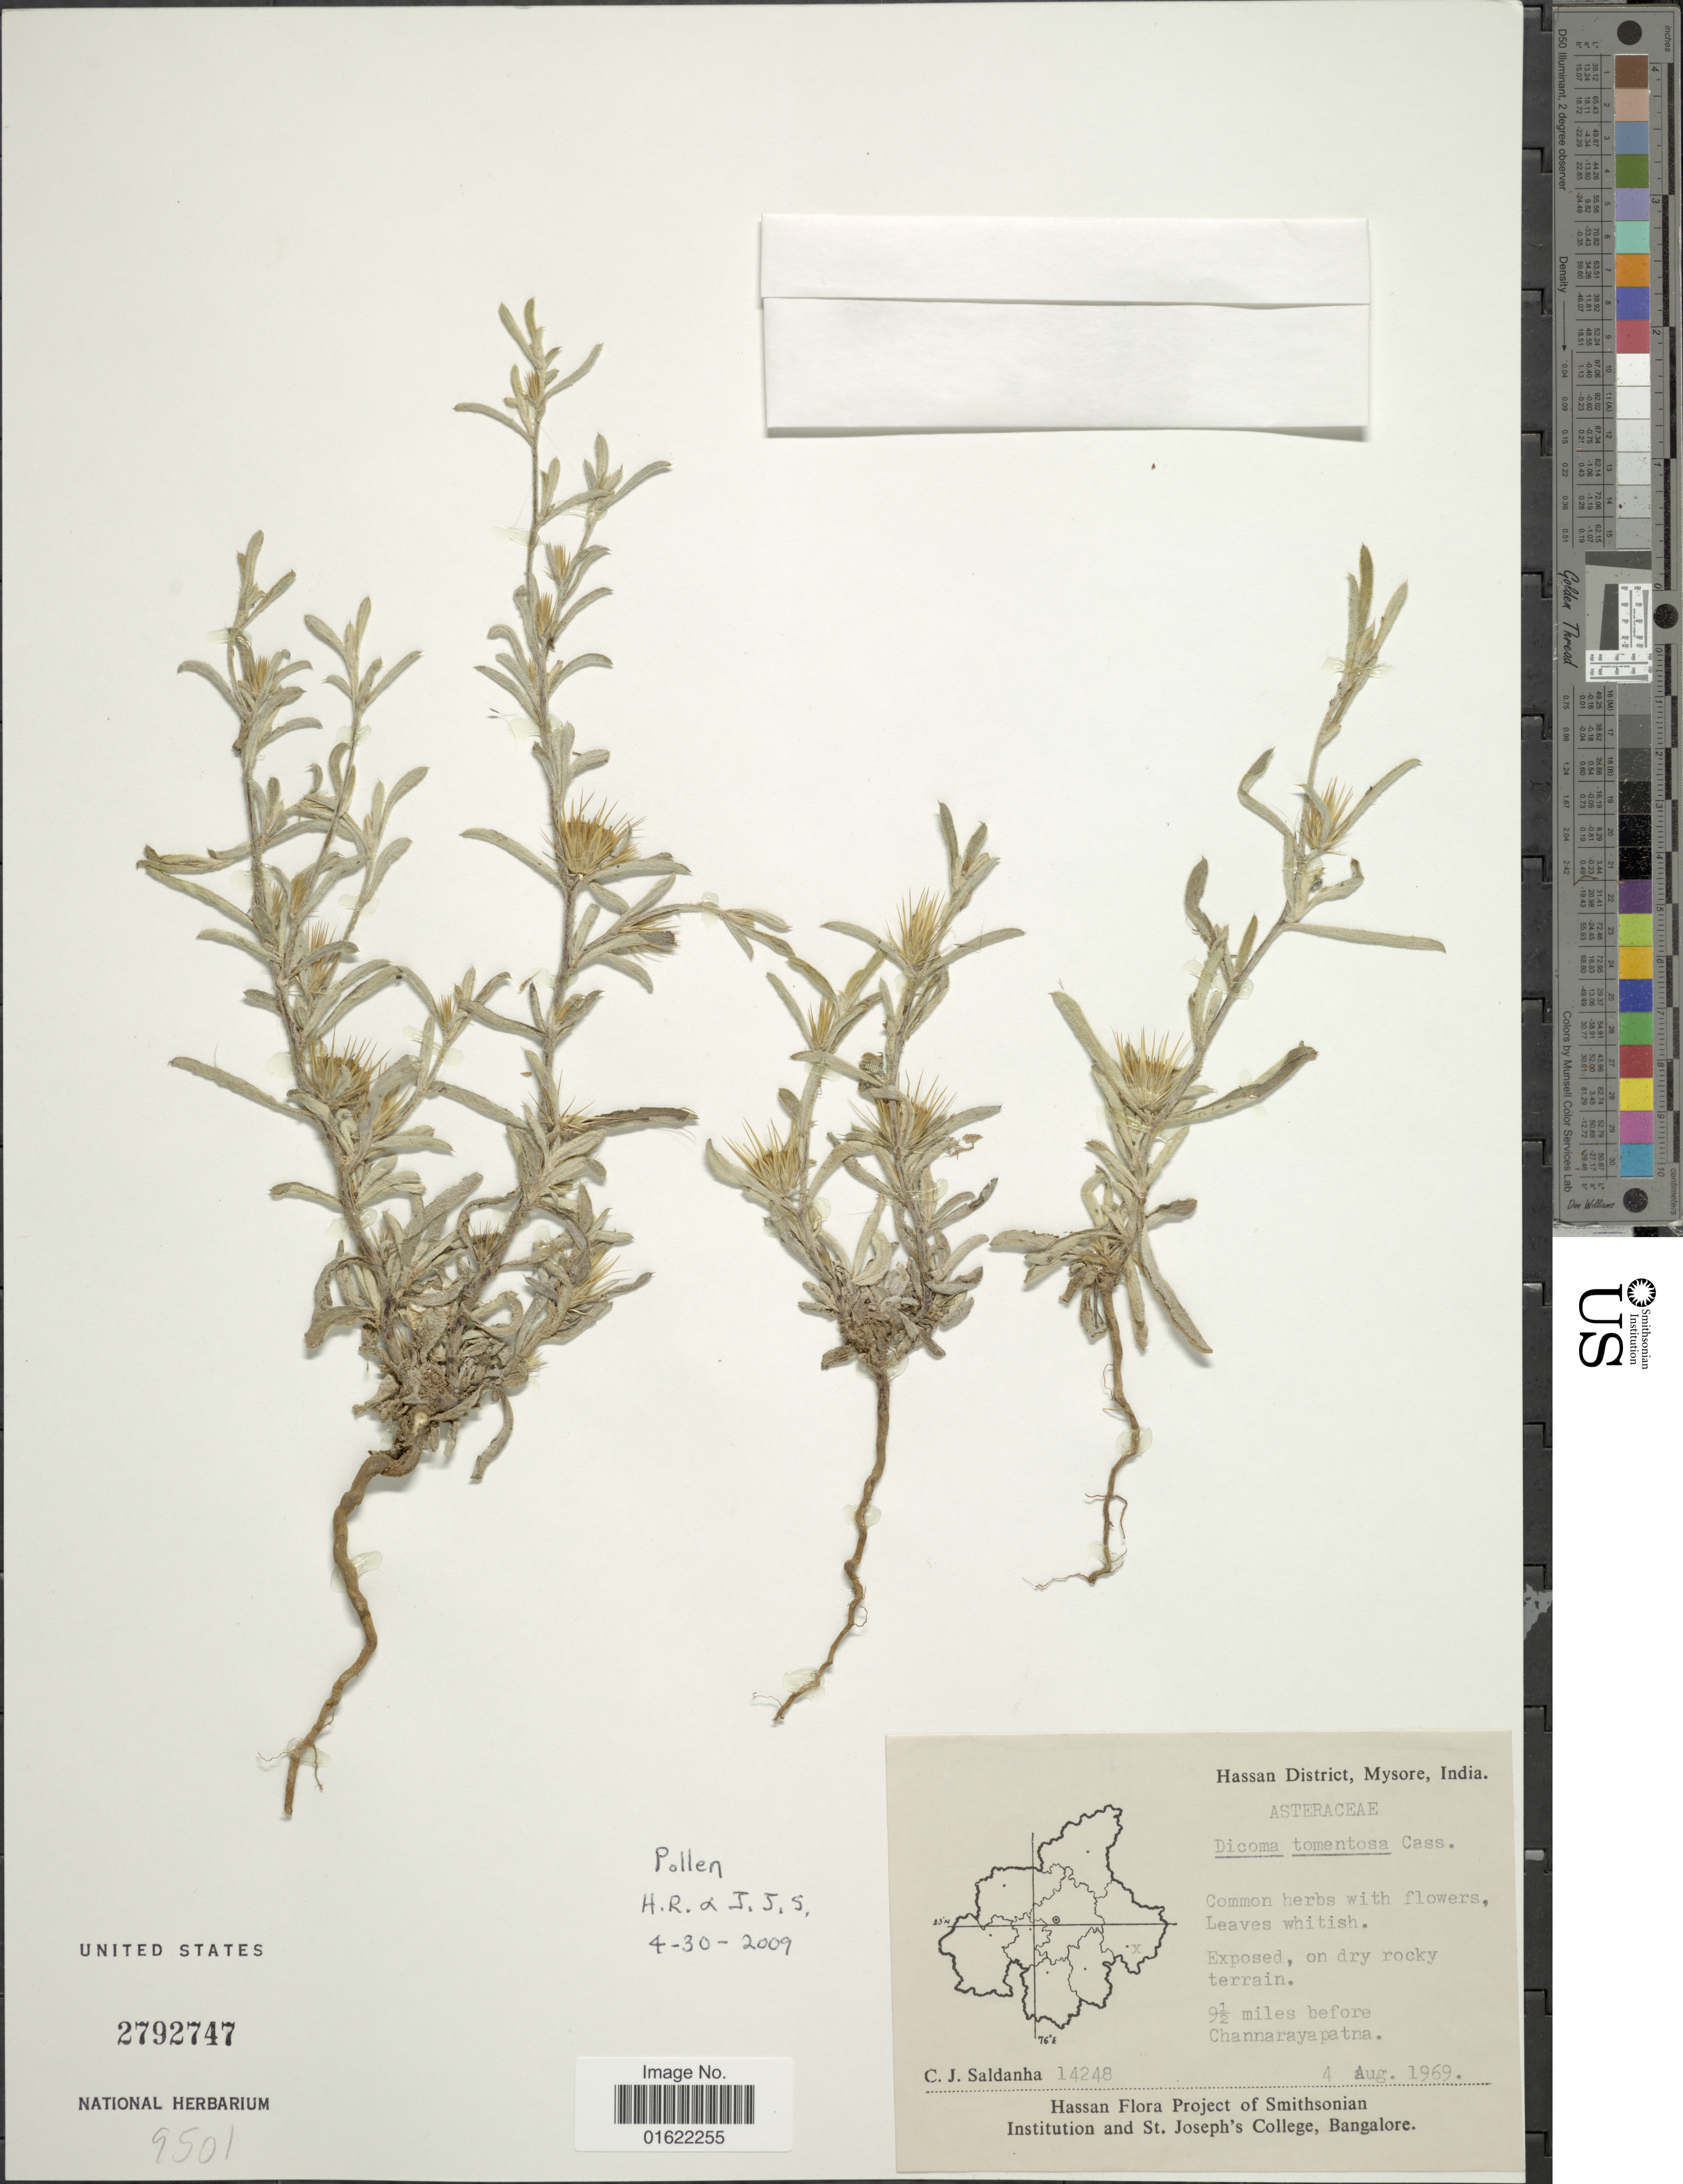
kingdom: Plantae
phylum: Tracheophyta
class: Magnoliopsida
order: Asterales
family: Asteraceae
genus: Dicoma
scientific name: Dicoma tomentosa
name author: Cass.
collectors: C. J. Saldanha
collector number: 14248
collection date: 1969-08-04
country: India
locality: Hassan District, Mysore, 9½ miles before Channarayapatna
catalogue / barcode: US 2792747